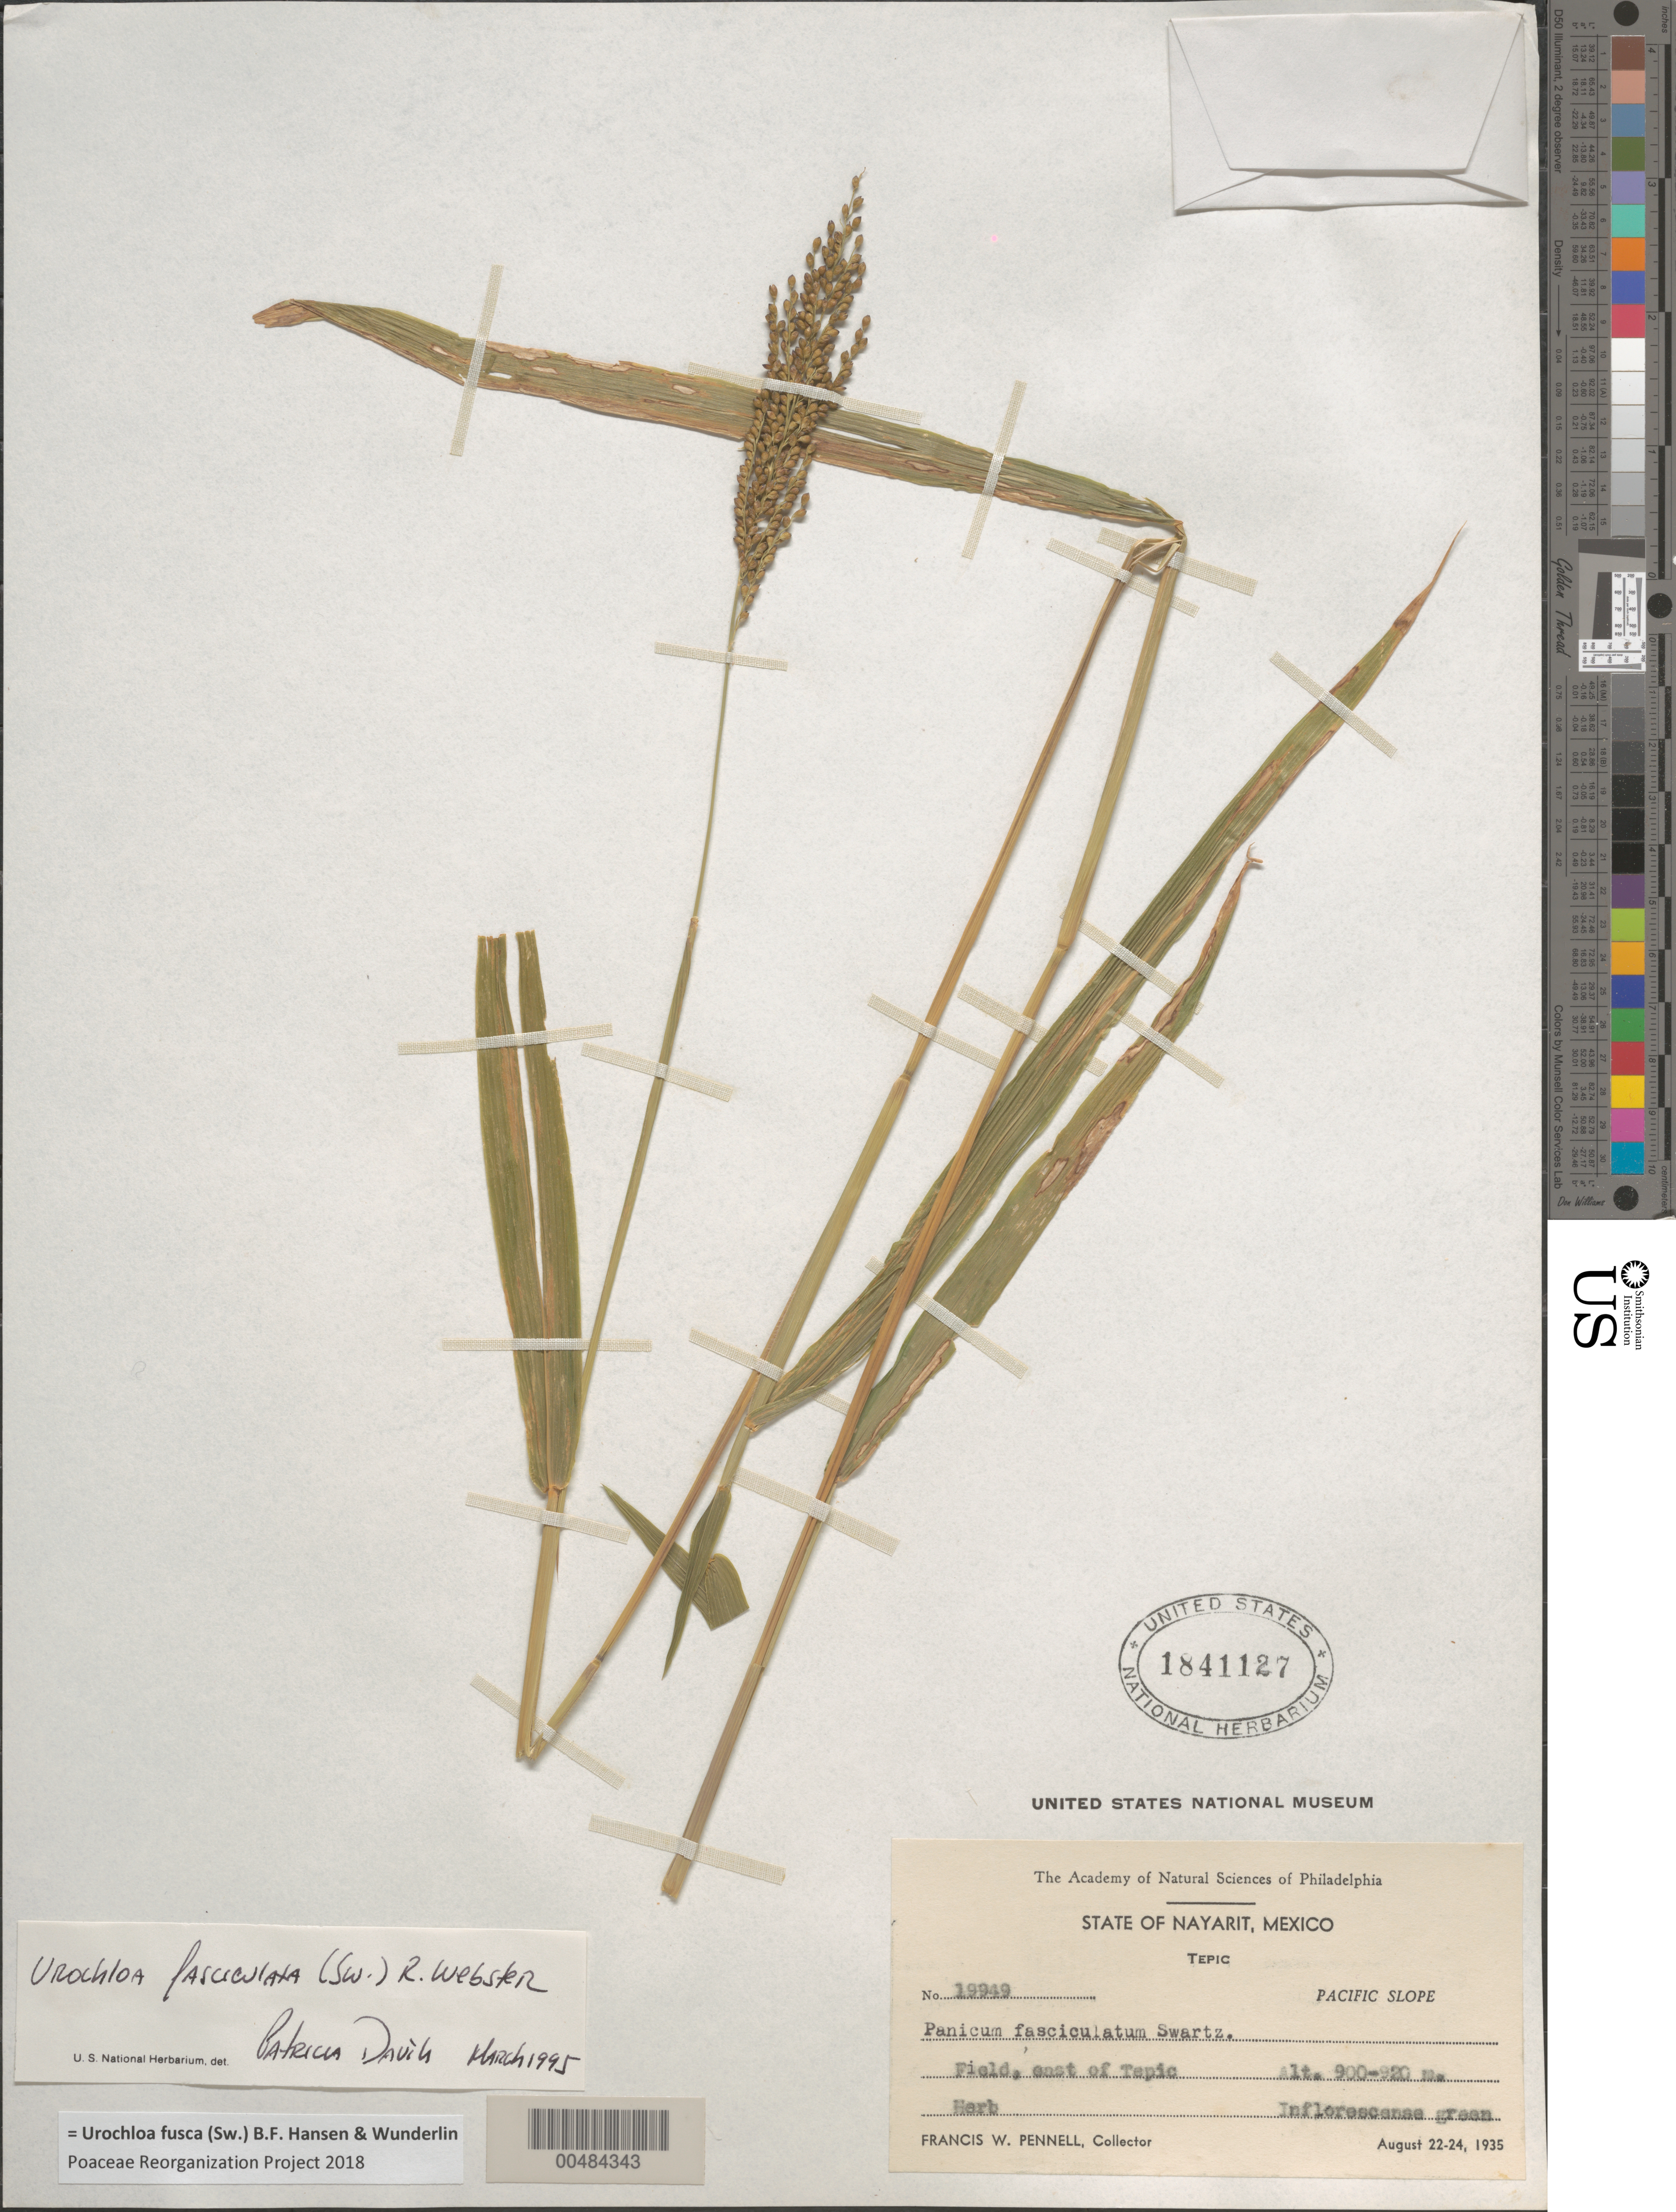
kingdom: Plantae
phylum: Tracheophyta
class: Liliopsida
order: Poales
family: Poaceae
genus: Urochloa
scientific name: Urochloa fusca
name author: (Sw.) B.F. Hansen & Wunderlin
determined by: Poaceae Reorganization Project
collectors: F. W. Pennell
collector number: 19949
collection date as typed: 22 Aug 1935 to 24 Aug 1935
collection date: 1935-08-22/1935-08-24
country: Mexico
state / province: Nayarit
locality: Tepic, E of Tepic, Pacific Slope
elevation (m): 900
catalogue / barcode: US 1841127